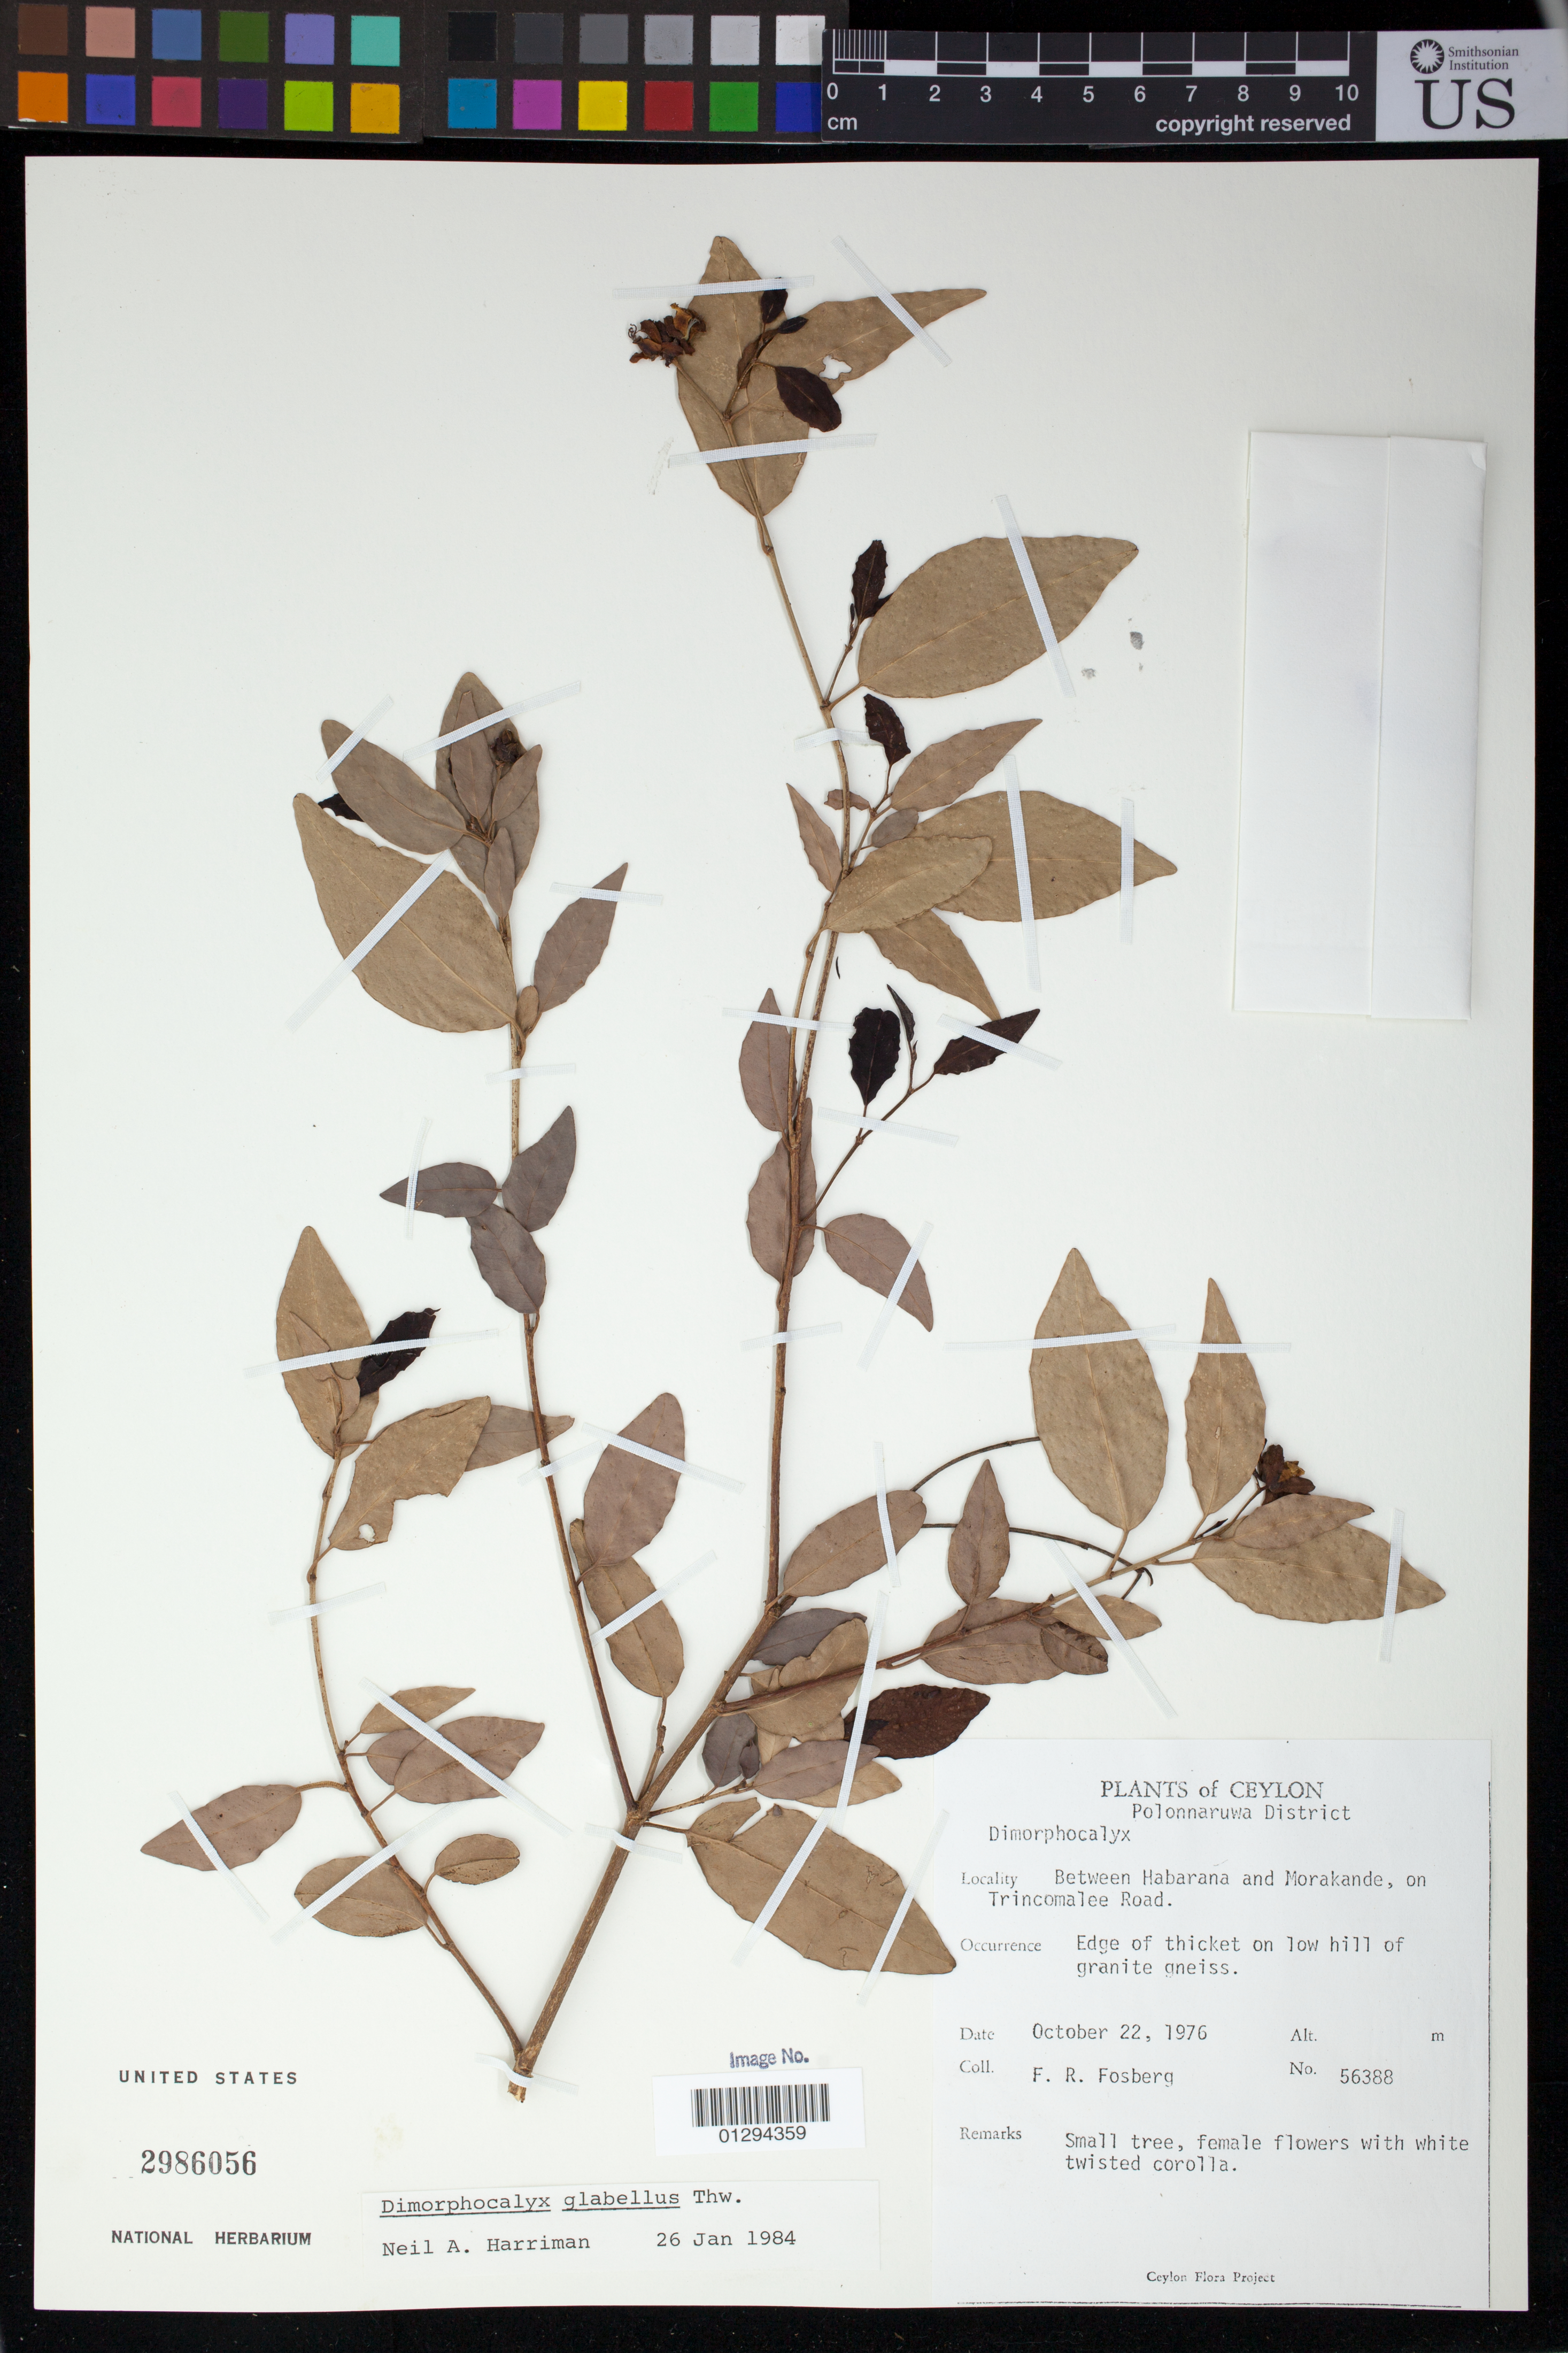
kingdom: Plantae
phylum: Tracheophyta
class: Magnoliopsida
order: Malpighiales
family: Euphorbiaceae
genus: Dimorphocalyx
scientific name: Dimorphocalyx glabellus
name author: Thwaites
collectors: F. R. Fosberg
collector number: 56388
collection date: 1976-10-22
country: Sri Lanka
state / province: North Central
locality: Between Habarana and Morakande, on Trincomalee Road. Polonnaruwa District.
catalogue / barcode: US 2986056